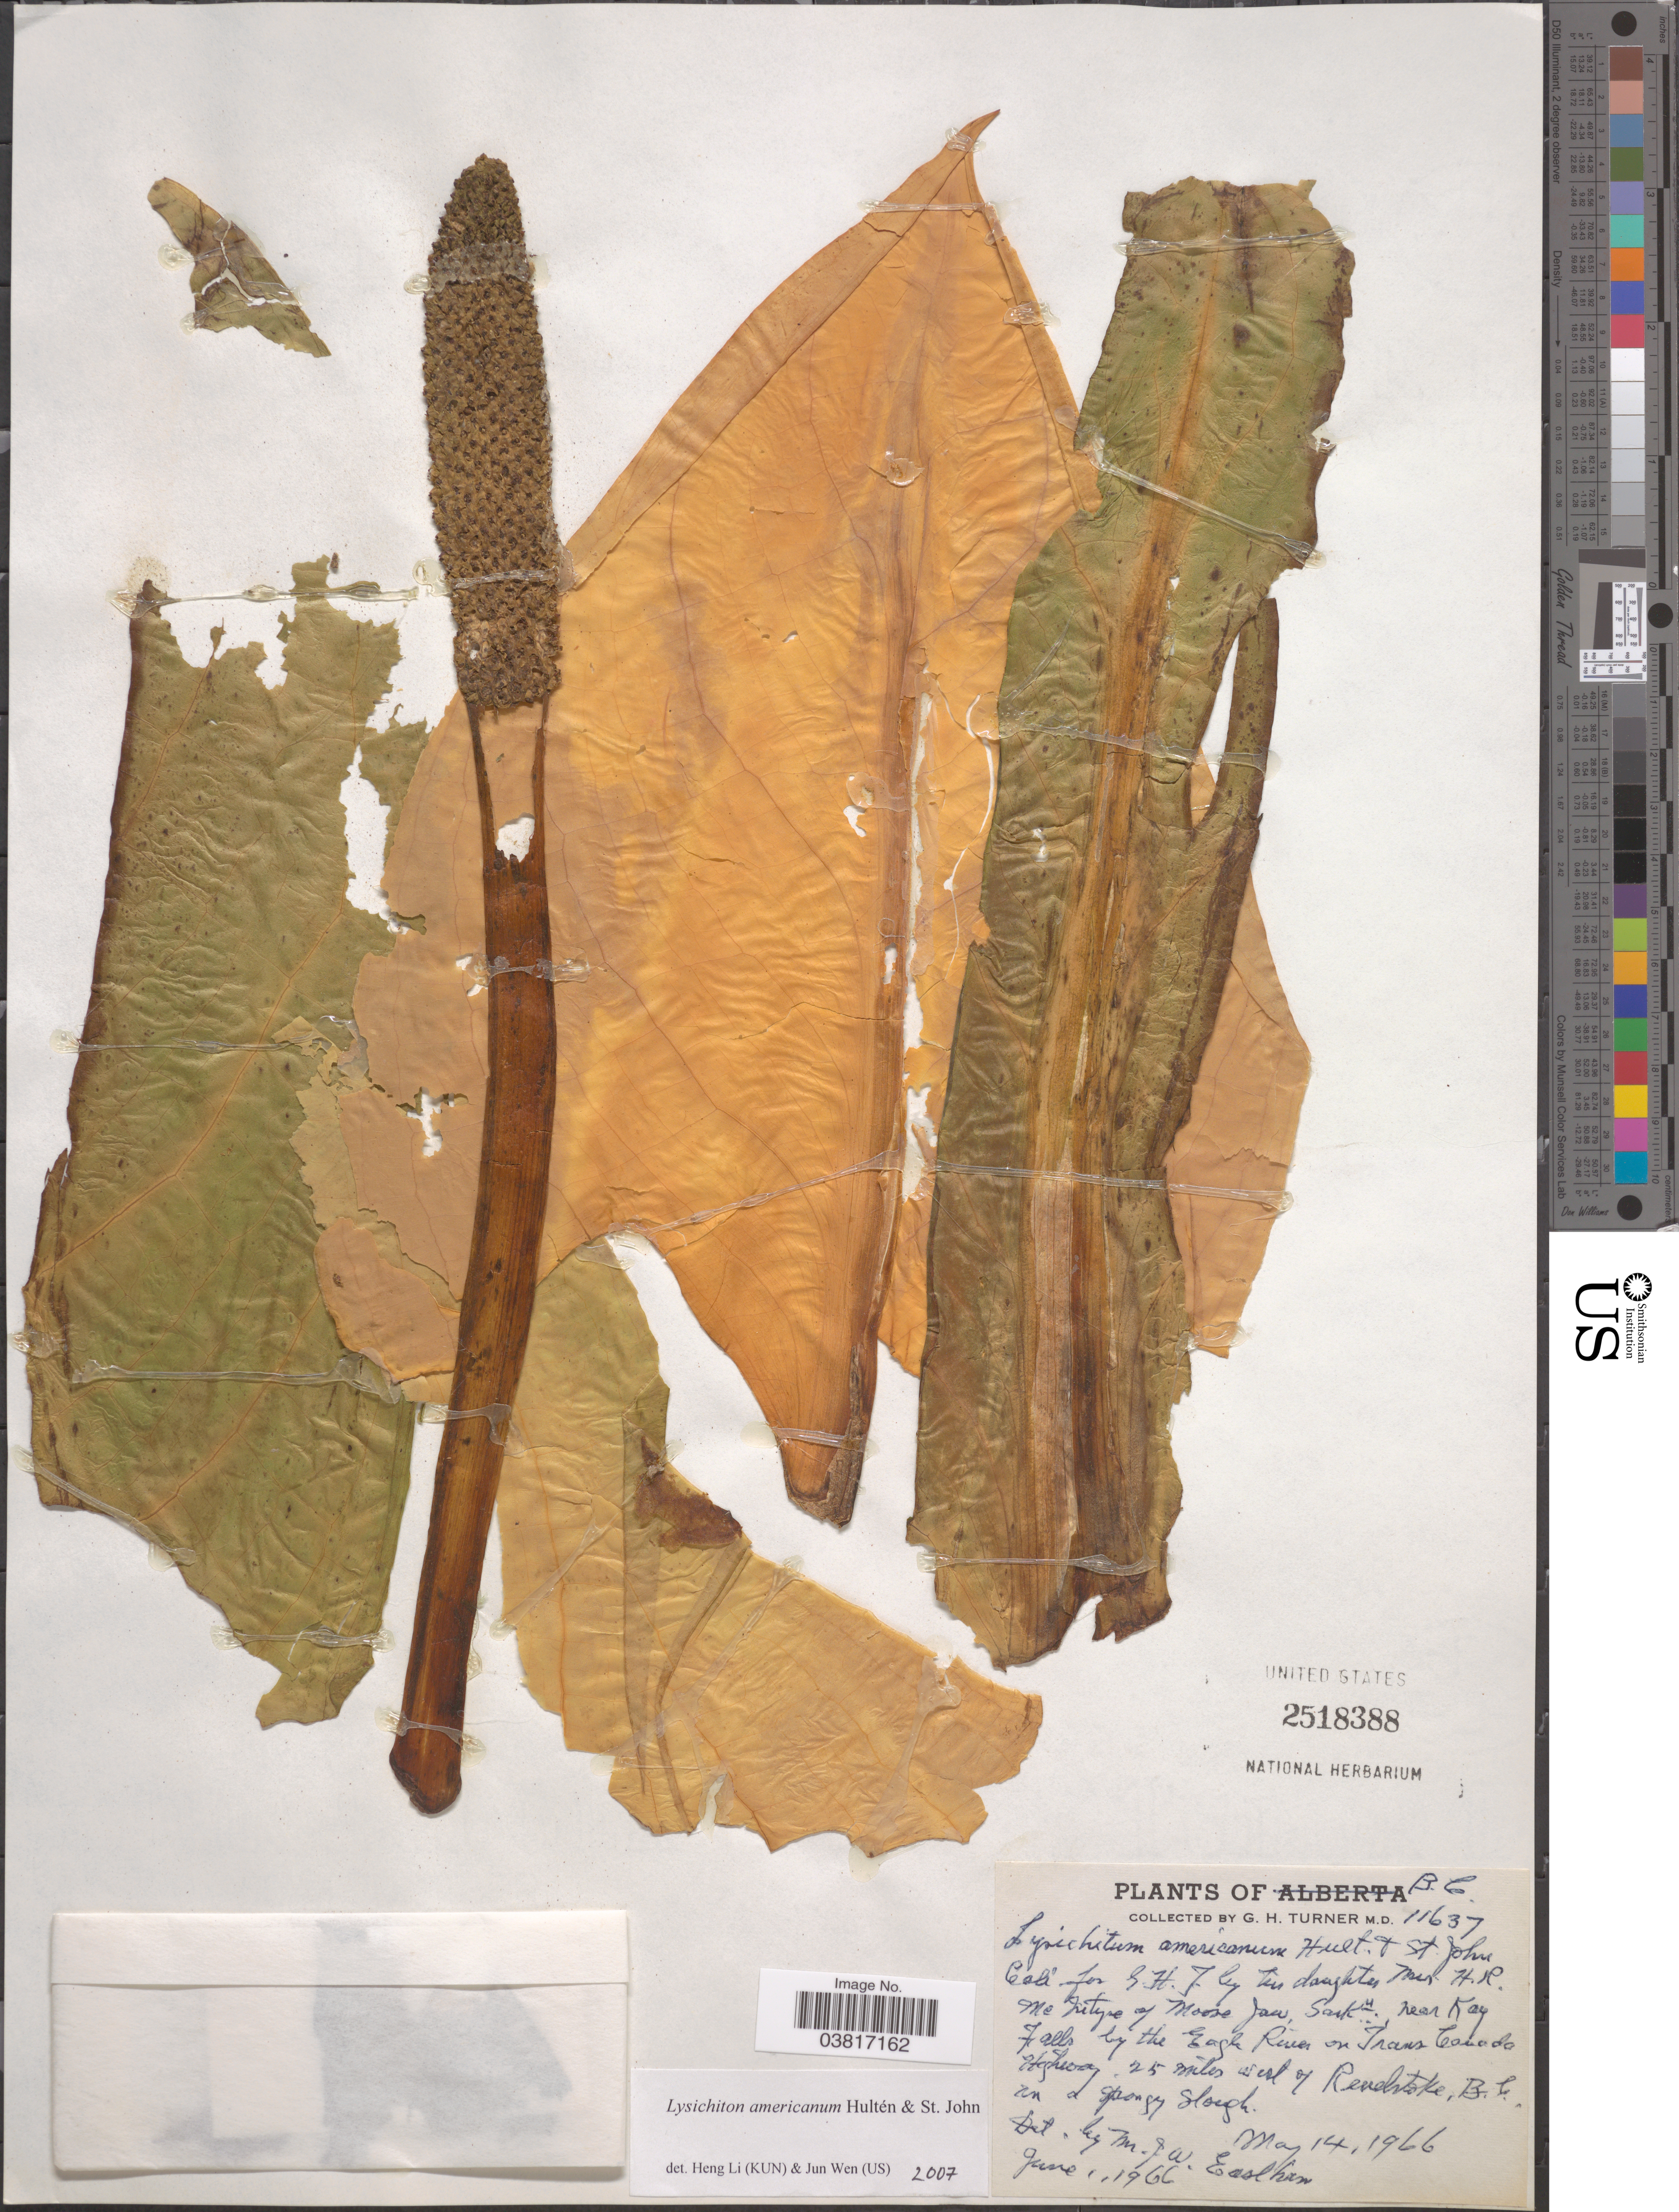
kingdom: Plantae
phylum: Tracheophyta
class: Liliopsida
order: Alismatales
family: Araceae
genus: Lysichiton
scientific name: Lysichiton americanus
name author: Hultén & H. St. John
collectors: G. H. Turner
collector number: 11637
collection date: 1966-05-14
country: Canada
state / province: British Columbia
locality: Mc Intyre of Moose Jaw, Saskn, near Kay Falls by the Eagle River on Trans Canada Highway. 25 miles west of Revelstoke, on a spongy slough.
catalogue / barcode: US 2518388